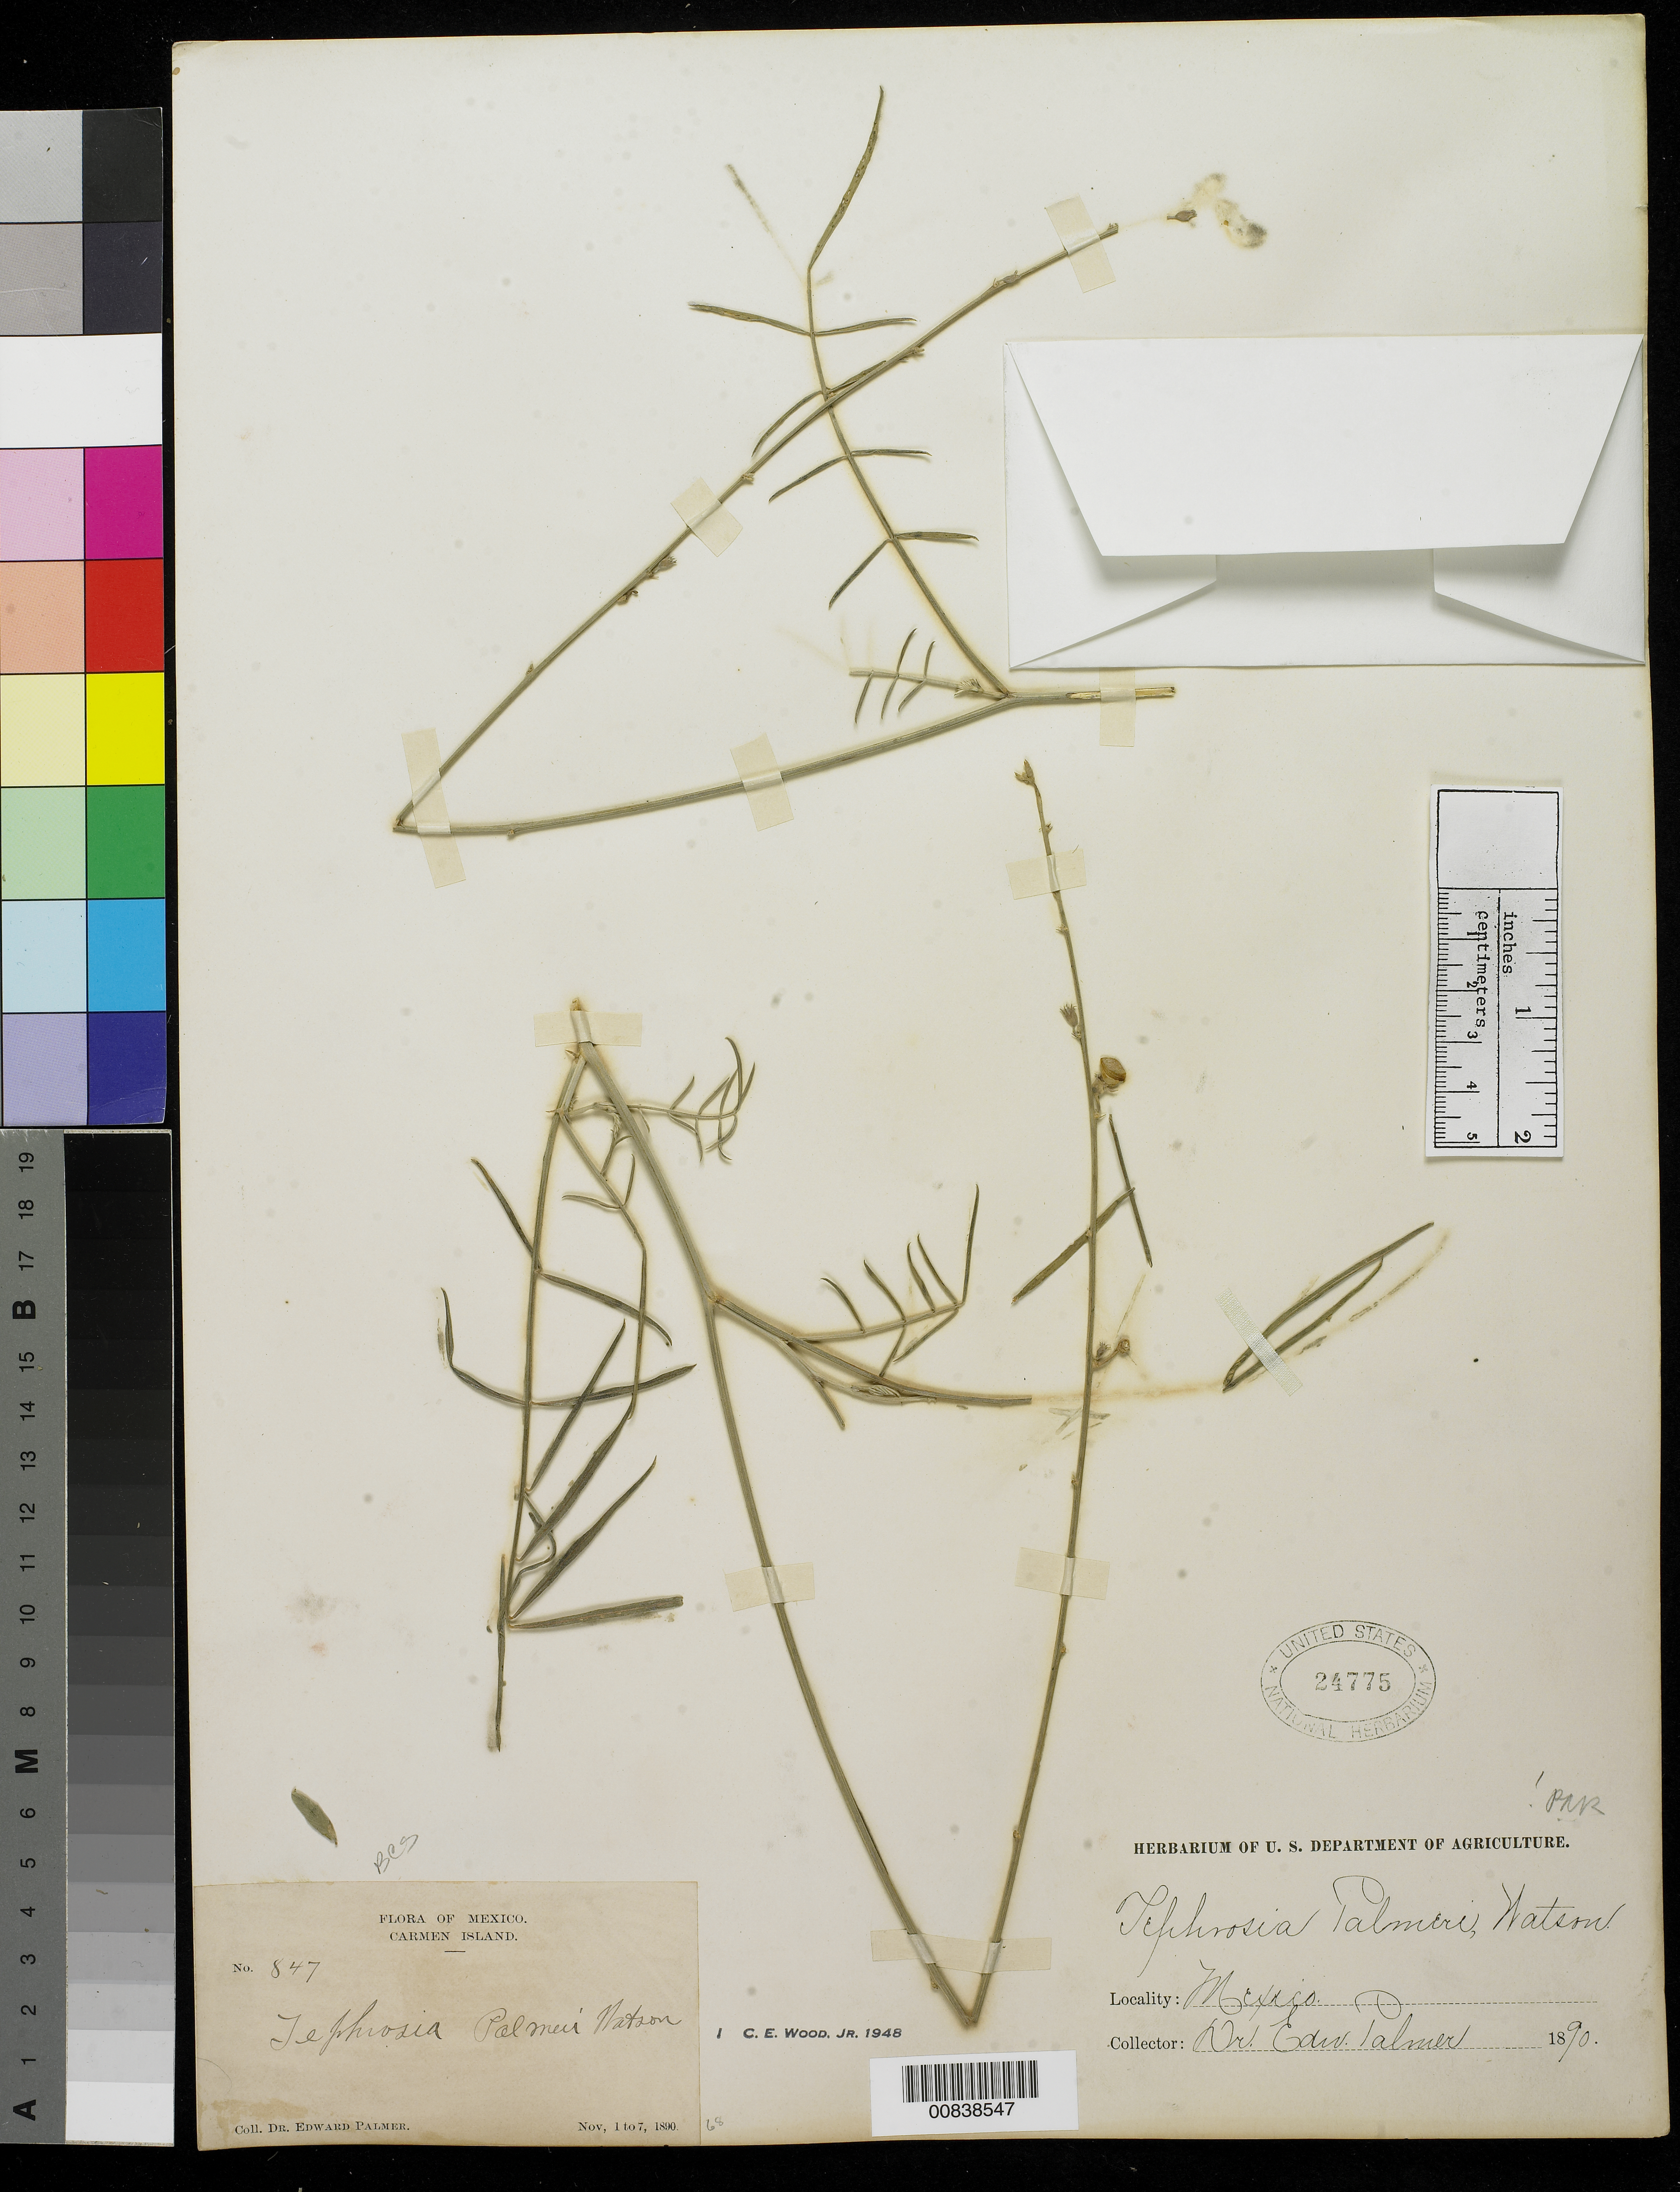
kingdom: Plantae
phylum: Tracheophyta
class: Magnoliopsida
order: Fabales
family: Fabaceae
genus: Tephrosia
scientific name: Tephrosia palmeri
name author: S. Watson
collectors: E. Palmer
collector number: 847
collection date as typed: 01 Nov 1890 to 07 Nov 1890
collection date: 1890-11-01/1890-11-07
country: Mexico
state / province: Baja California Sur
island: Carmen I.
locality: Carmen Island, Baja California Sur.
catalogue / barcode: US 24775